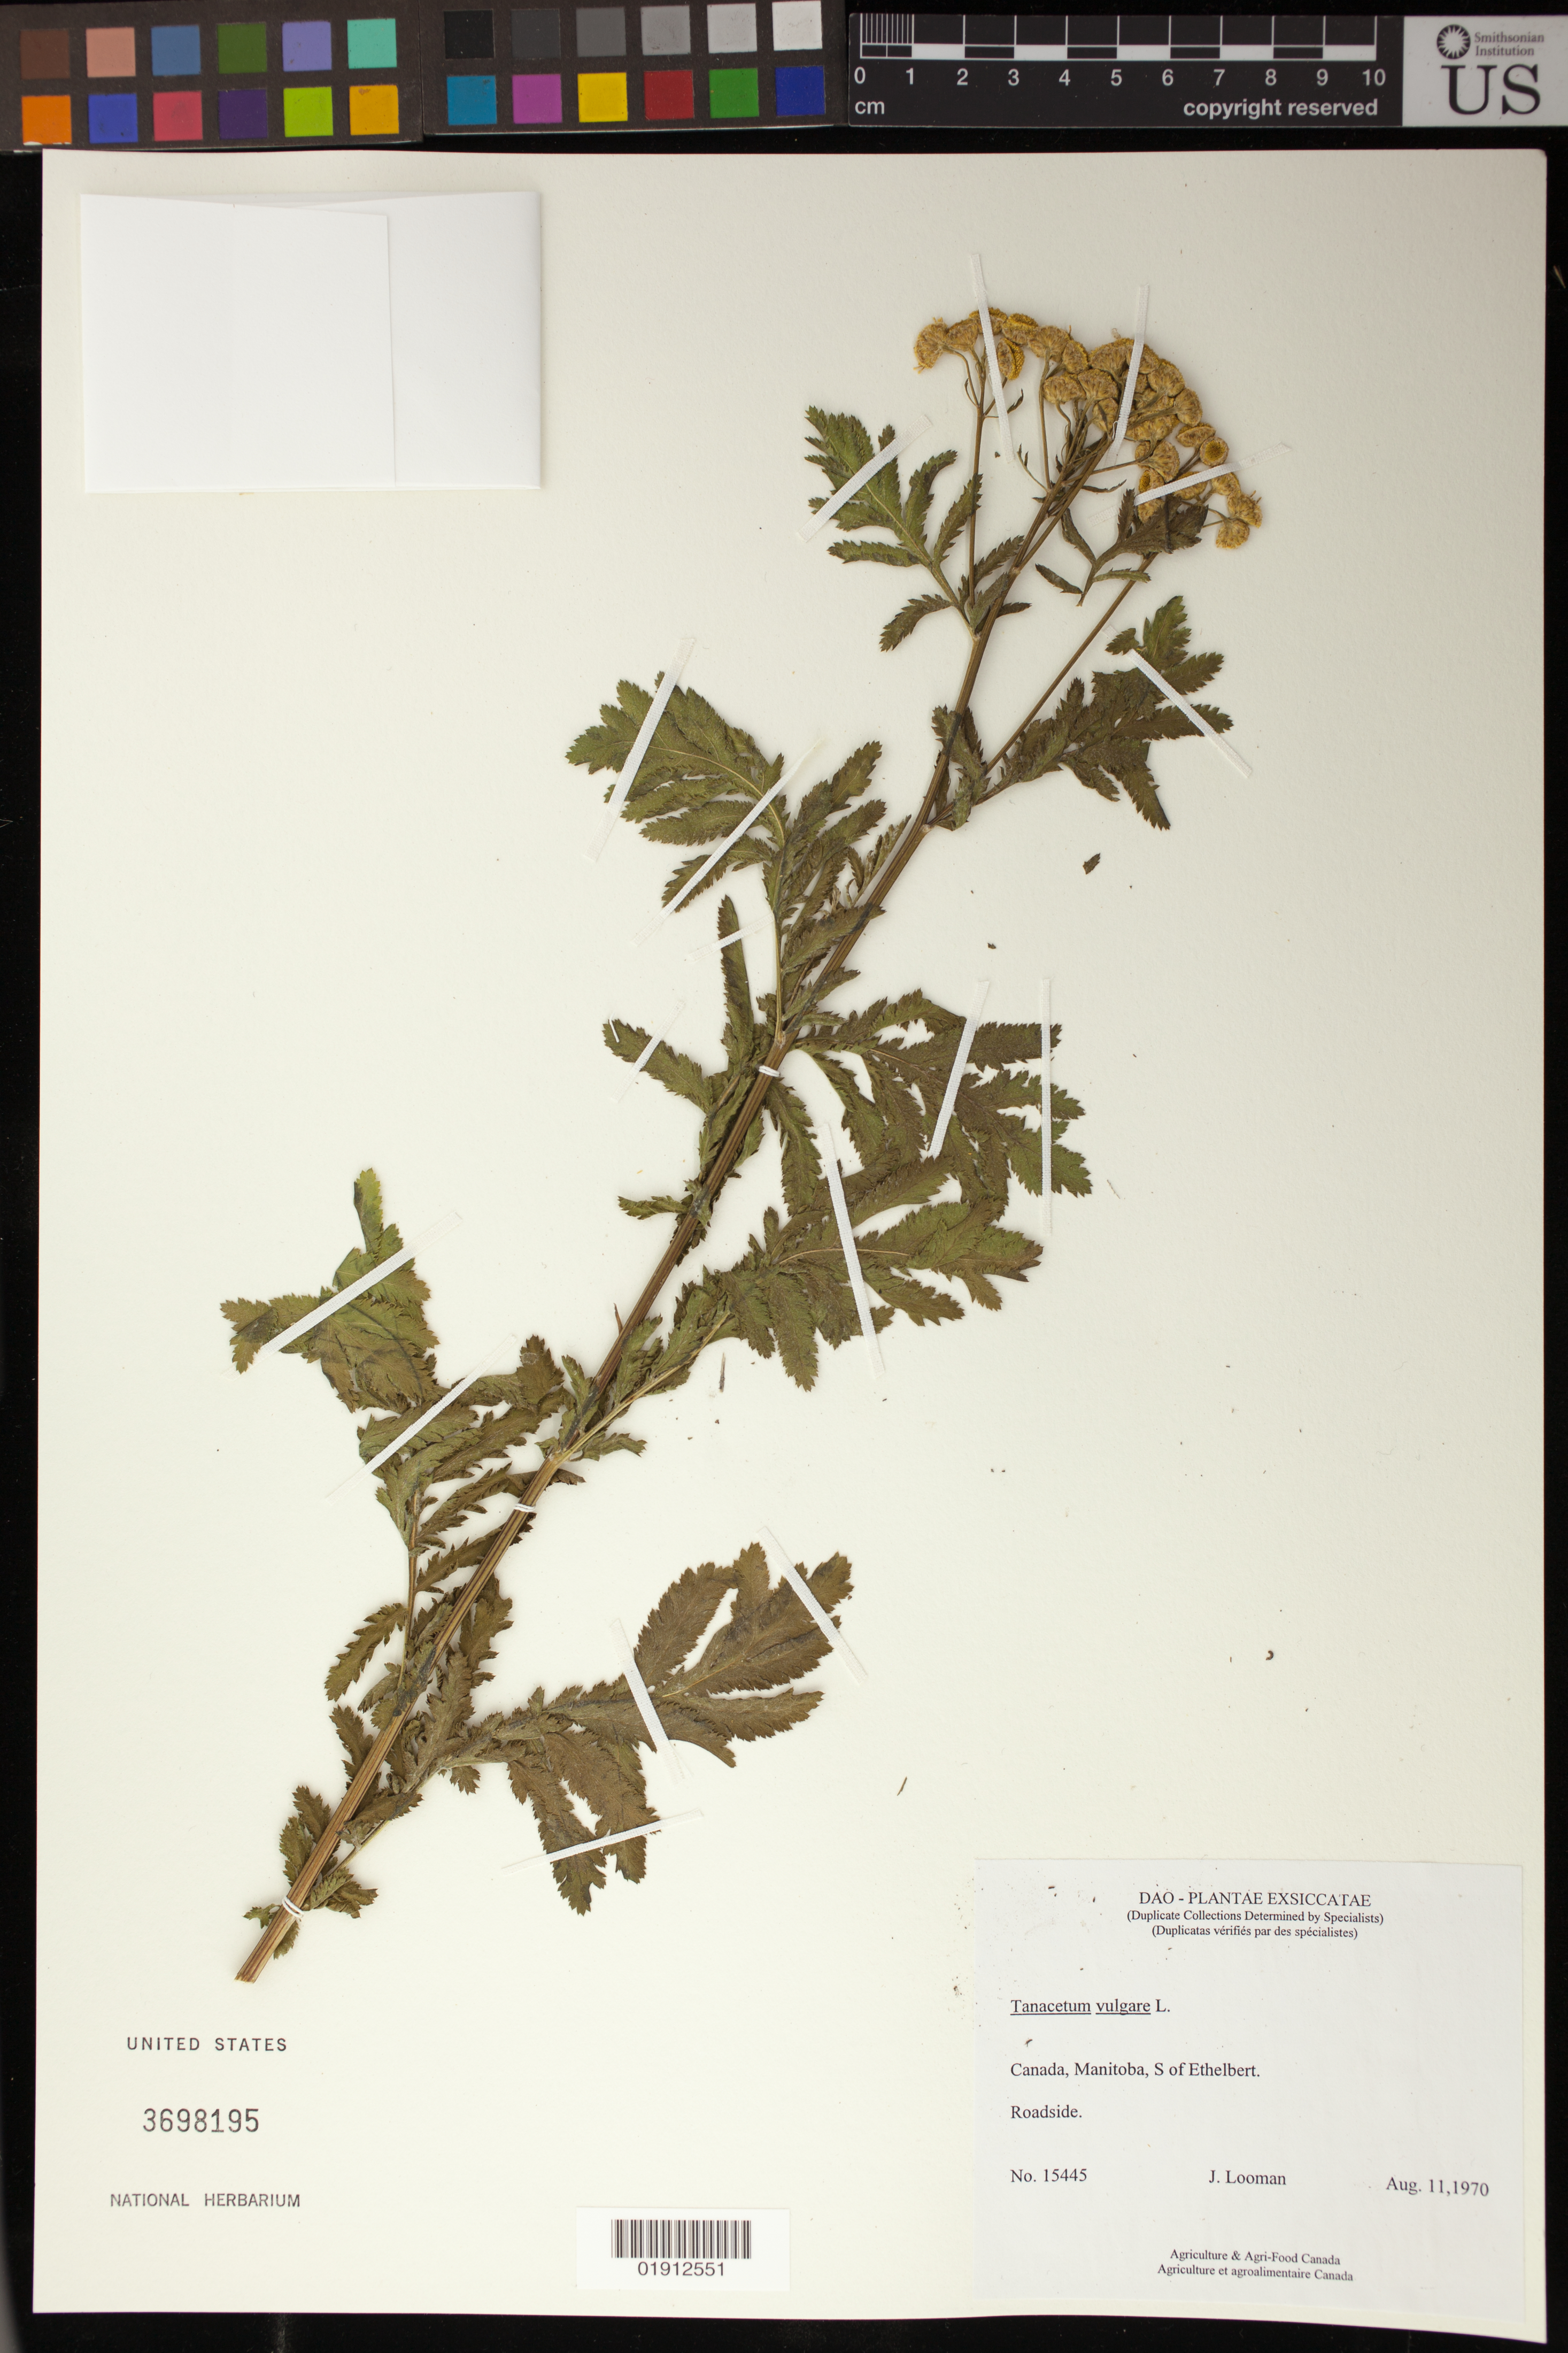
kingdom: Plantae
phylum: Tracheophyta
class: Magnoliopsida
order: Asterales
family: Asteraceae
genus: Tanacetum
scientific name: Tanacetum vulgare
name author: L.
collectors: J. Looman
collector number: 15445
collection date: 1970-08-11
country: Canada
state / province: Manitoba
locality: S. of Ethelbert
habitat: Roadside.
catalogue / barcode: US 3698195